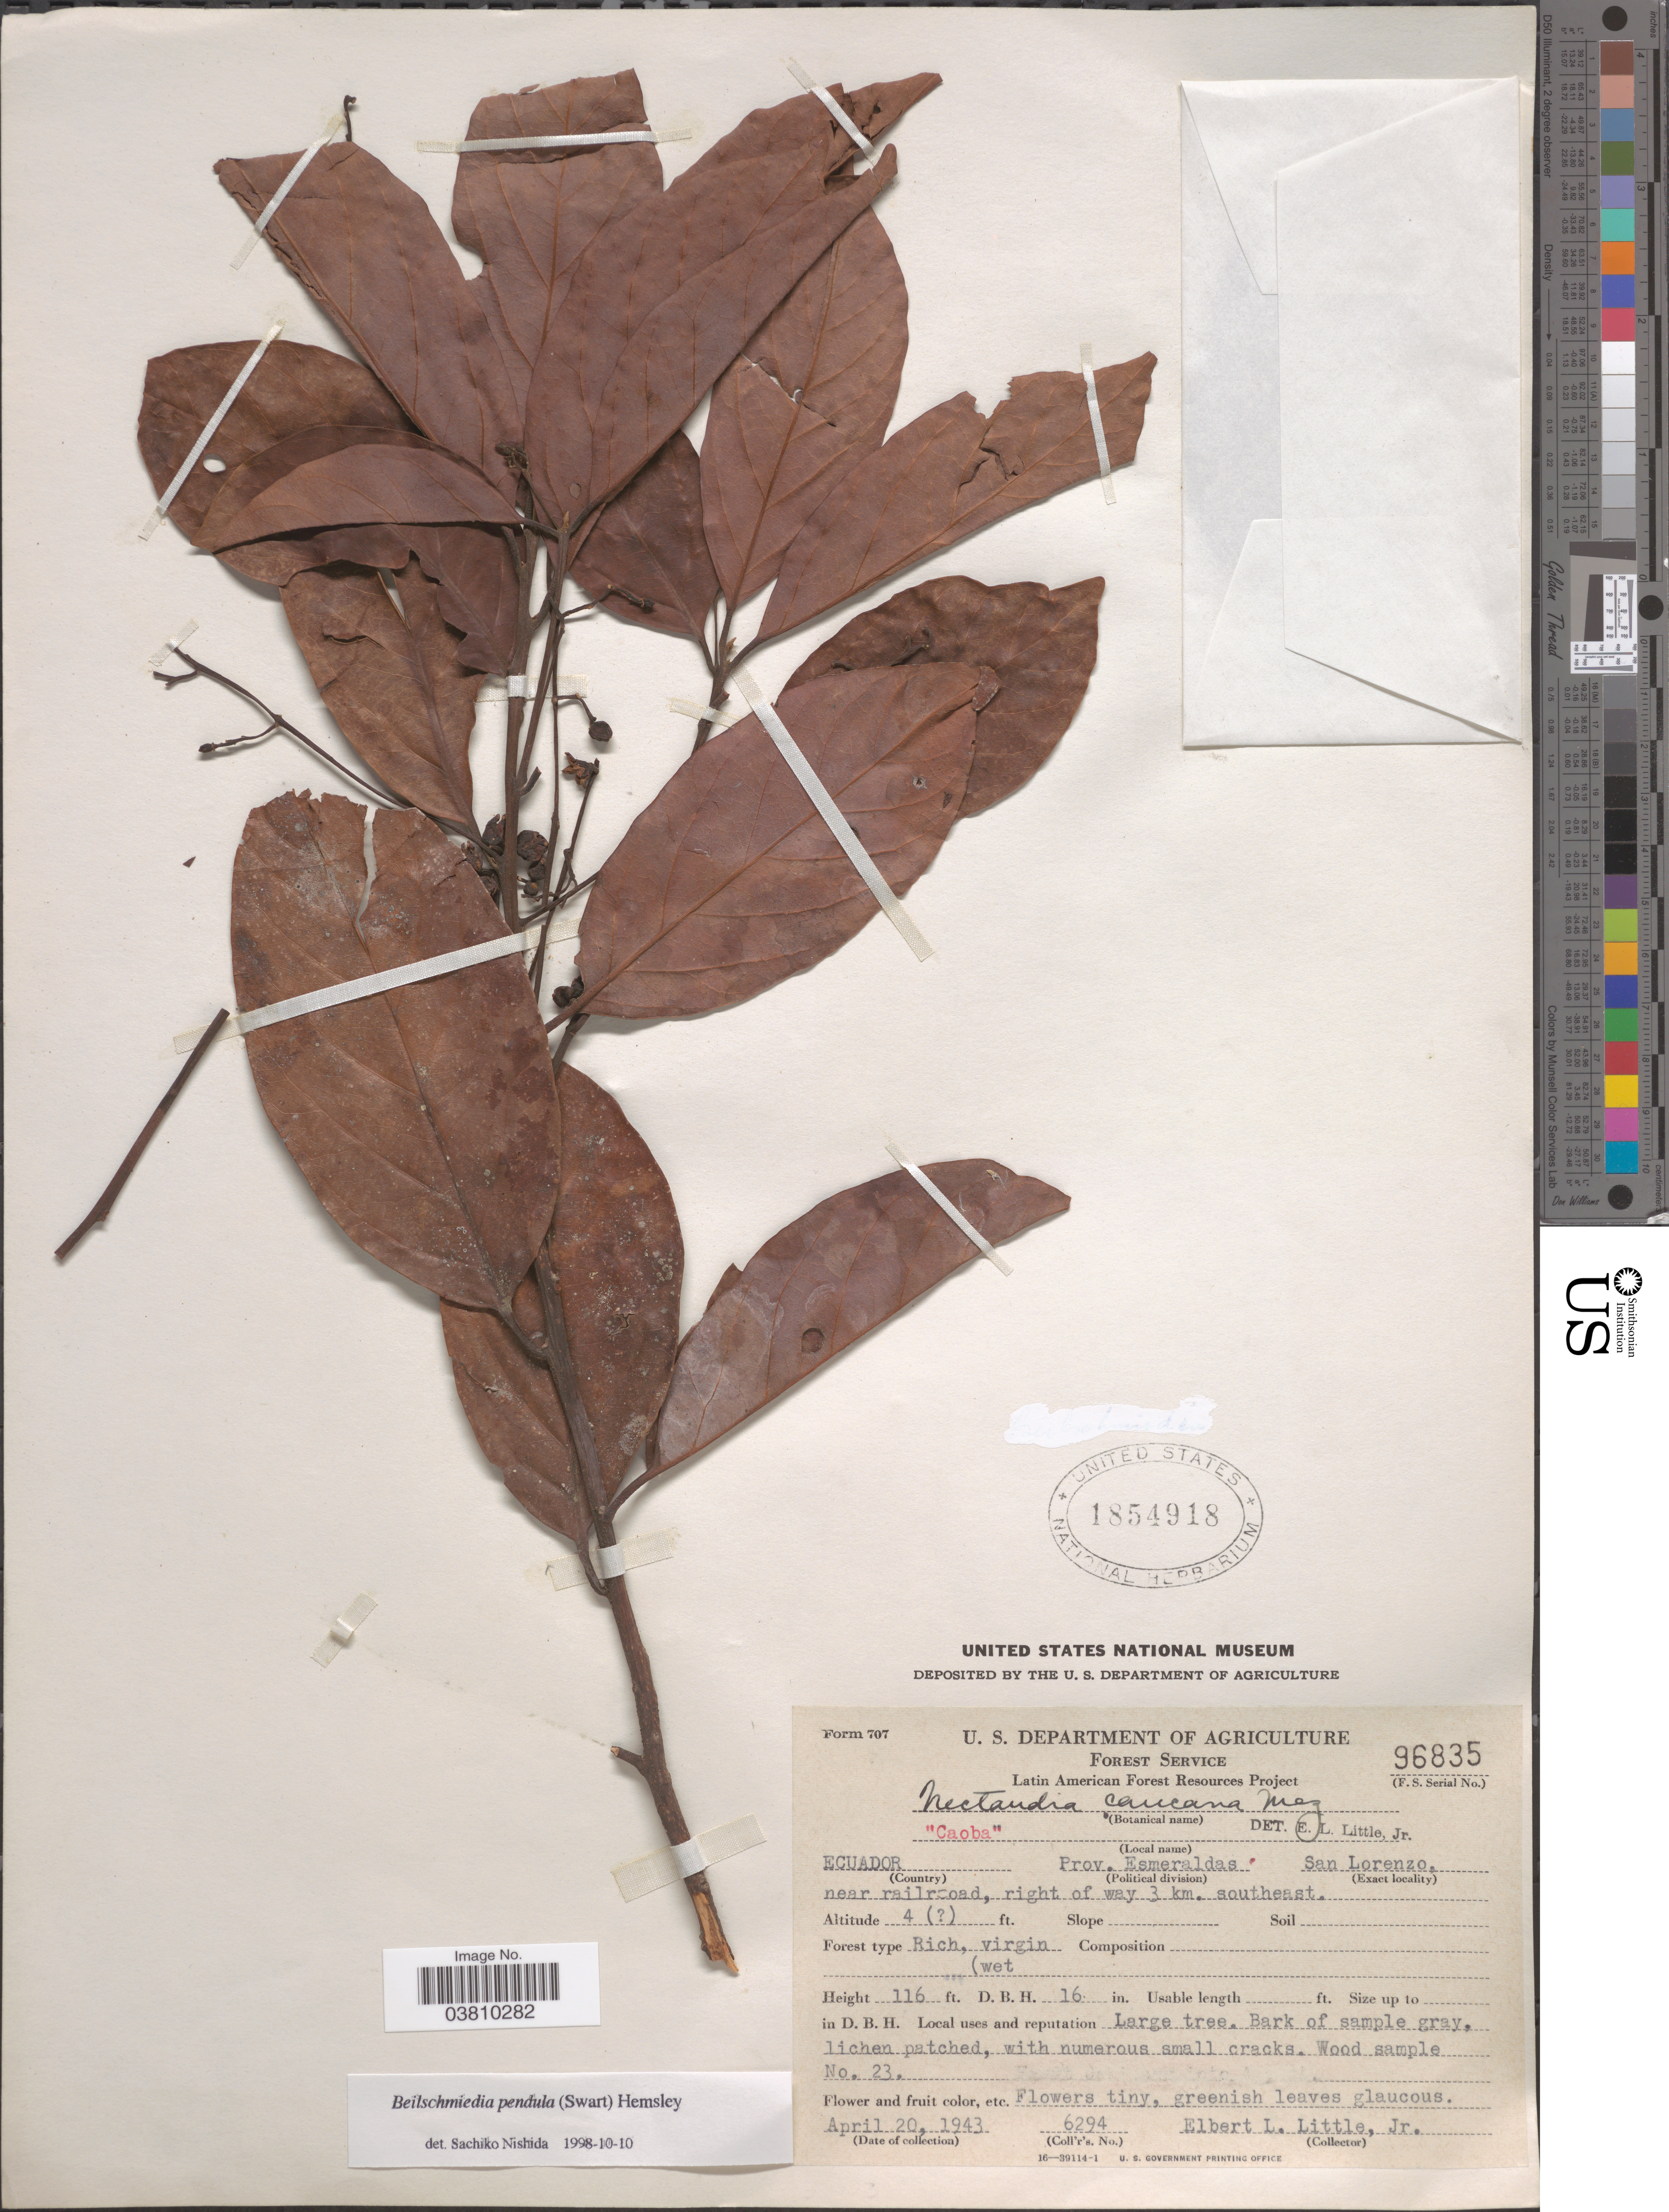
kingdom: Plantae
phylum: Tracheophyta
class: Magnoliopsida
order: Laurales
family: Lauraceae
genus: Beilschmiedia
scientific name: Beilschmiedia pendula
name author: (Sw.) Hemsl.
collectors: E. L. Little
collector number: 6294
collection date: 1943-04-20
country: Ecuador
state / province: Esmeraldas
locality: San Lorenzo, near railroad, right of way 3 km. southeast.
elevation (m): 1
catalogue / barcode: US 1854918